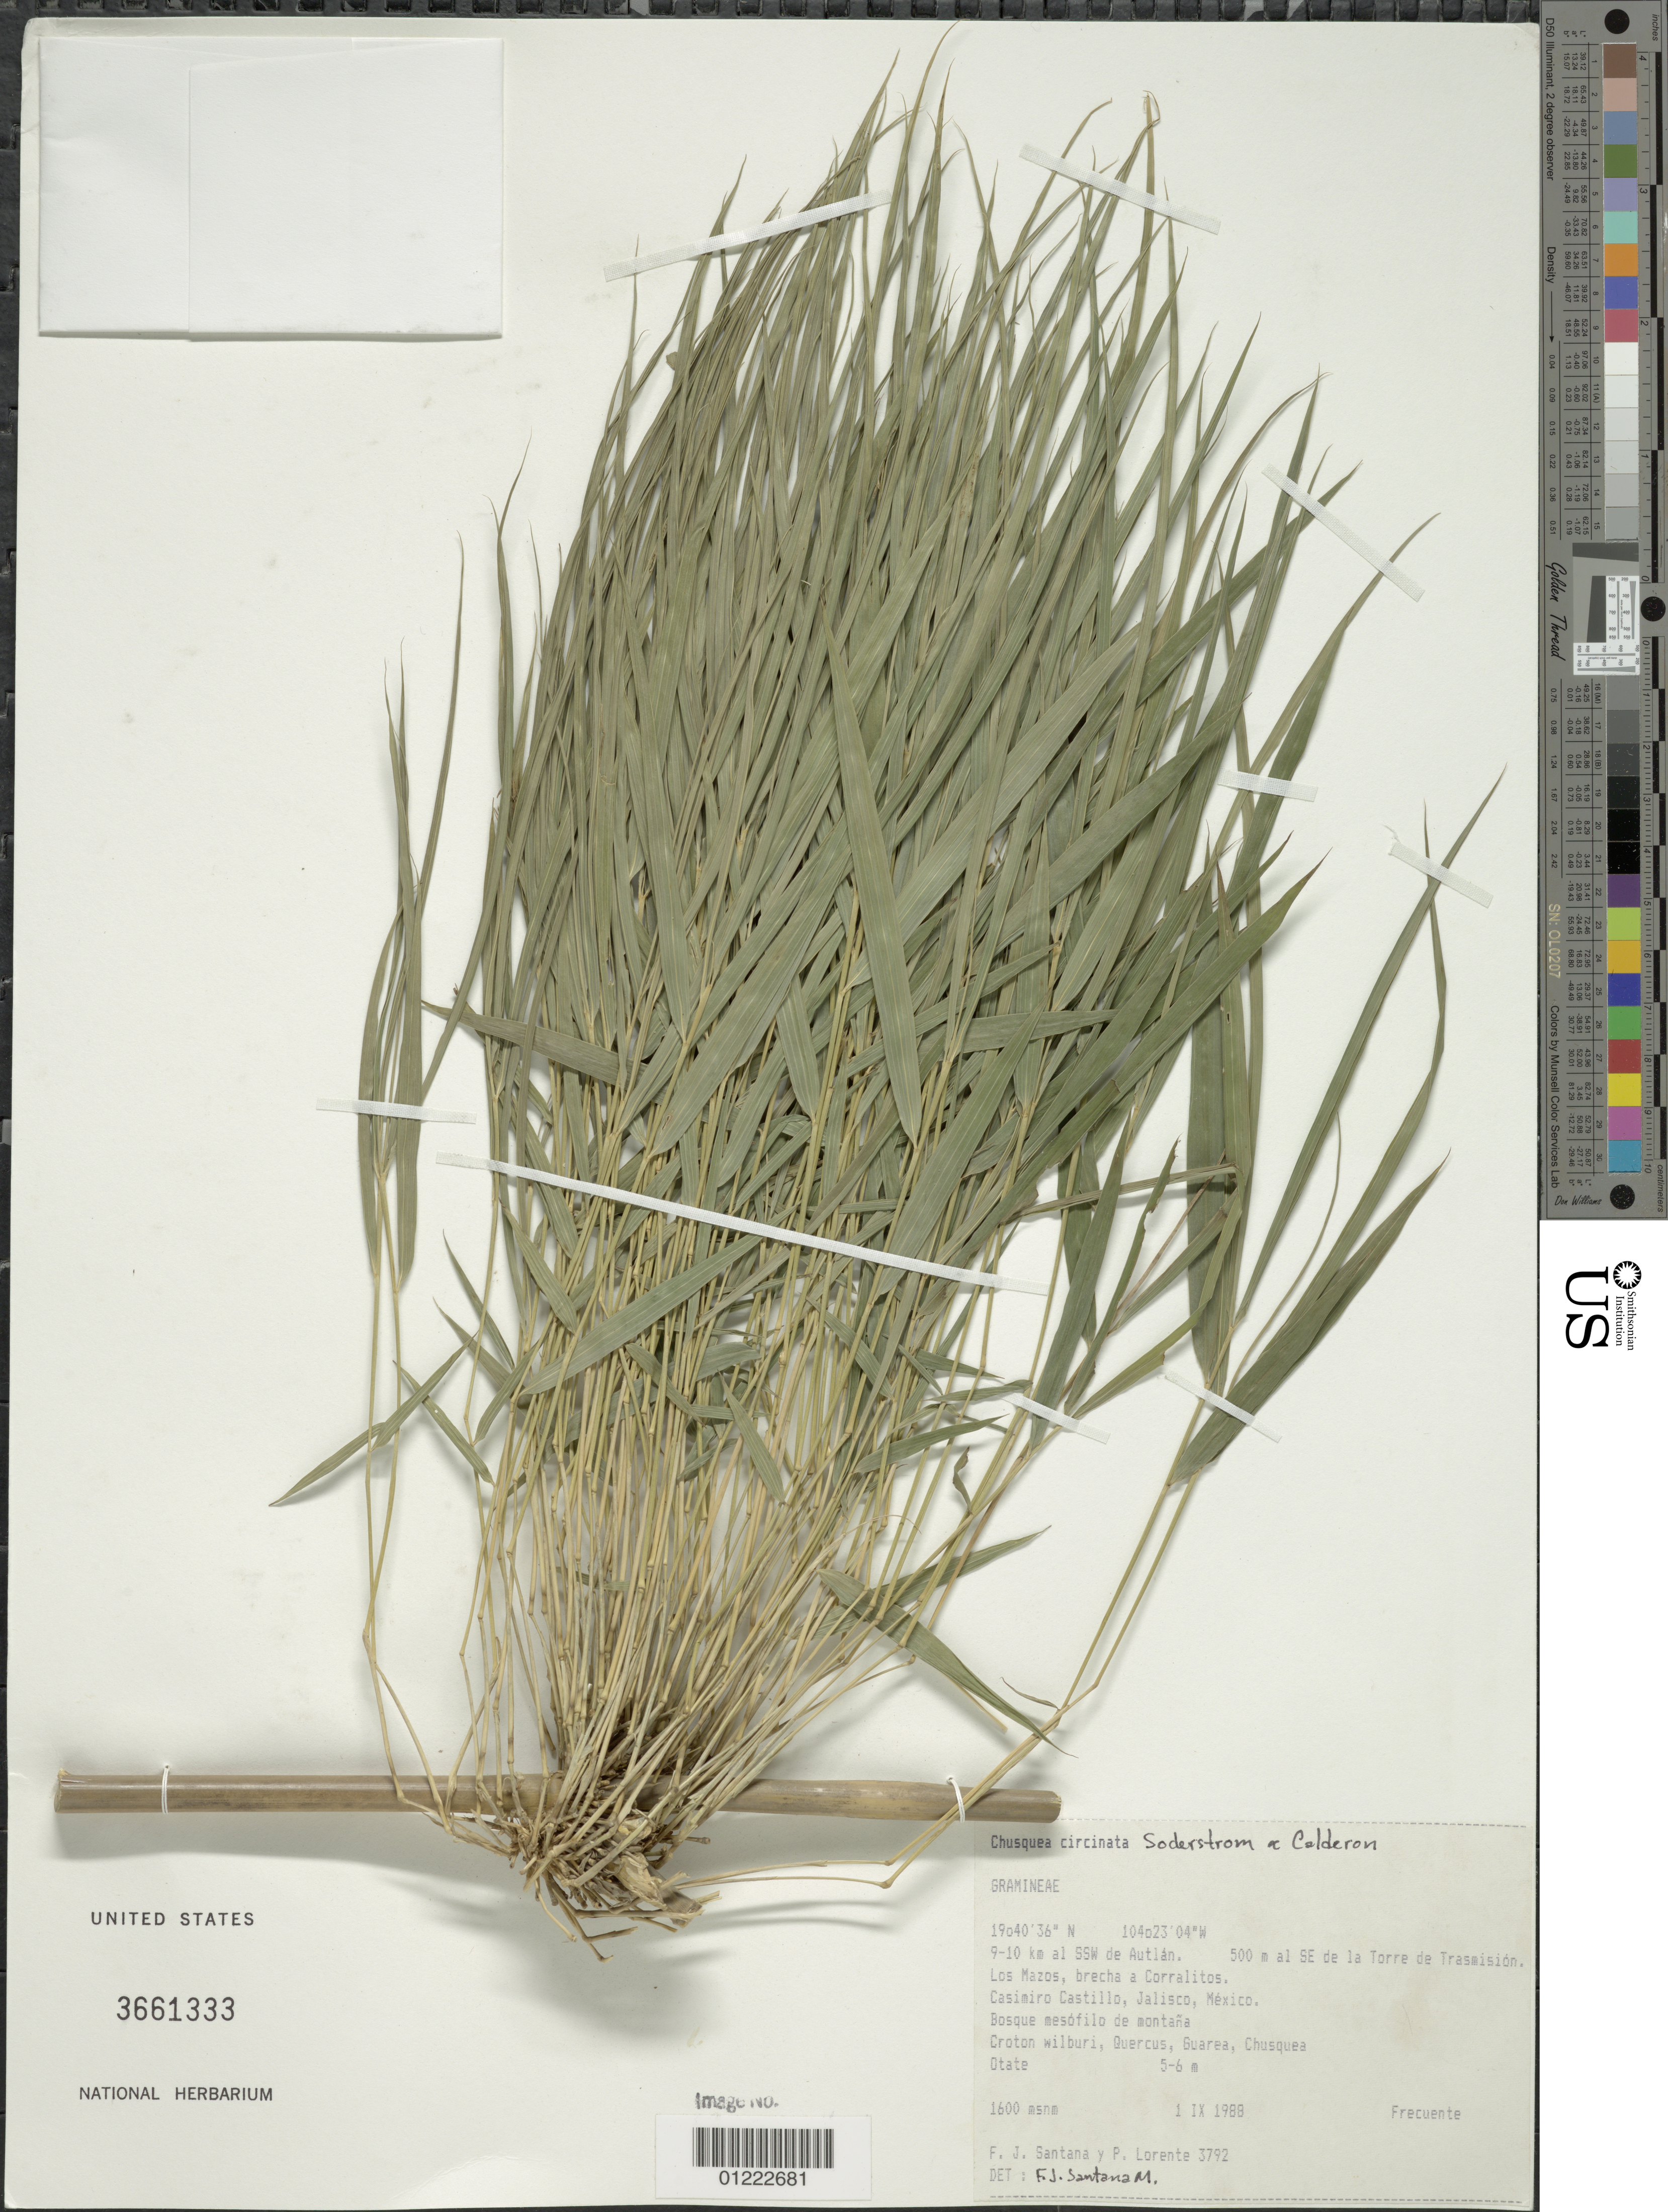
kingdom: Plantae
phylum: Tracheophyta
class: Liliopsida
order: Poales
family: Poaceae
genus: Chusquea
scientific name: Chusquea circinata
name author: Soderstr. & C. E. Calderón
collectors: F. J. Santana M. & P. Lorente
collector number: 3792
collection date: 1988-09-01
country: Mexico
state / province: Jalisco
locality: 9-10 km al SSW de Autlan. 500 m al SE de la Torre de Trasmision. Los Hazos, brecha a Corralitos.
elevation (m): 1600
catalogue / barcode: US 3661333